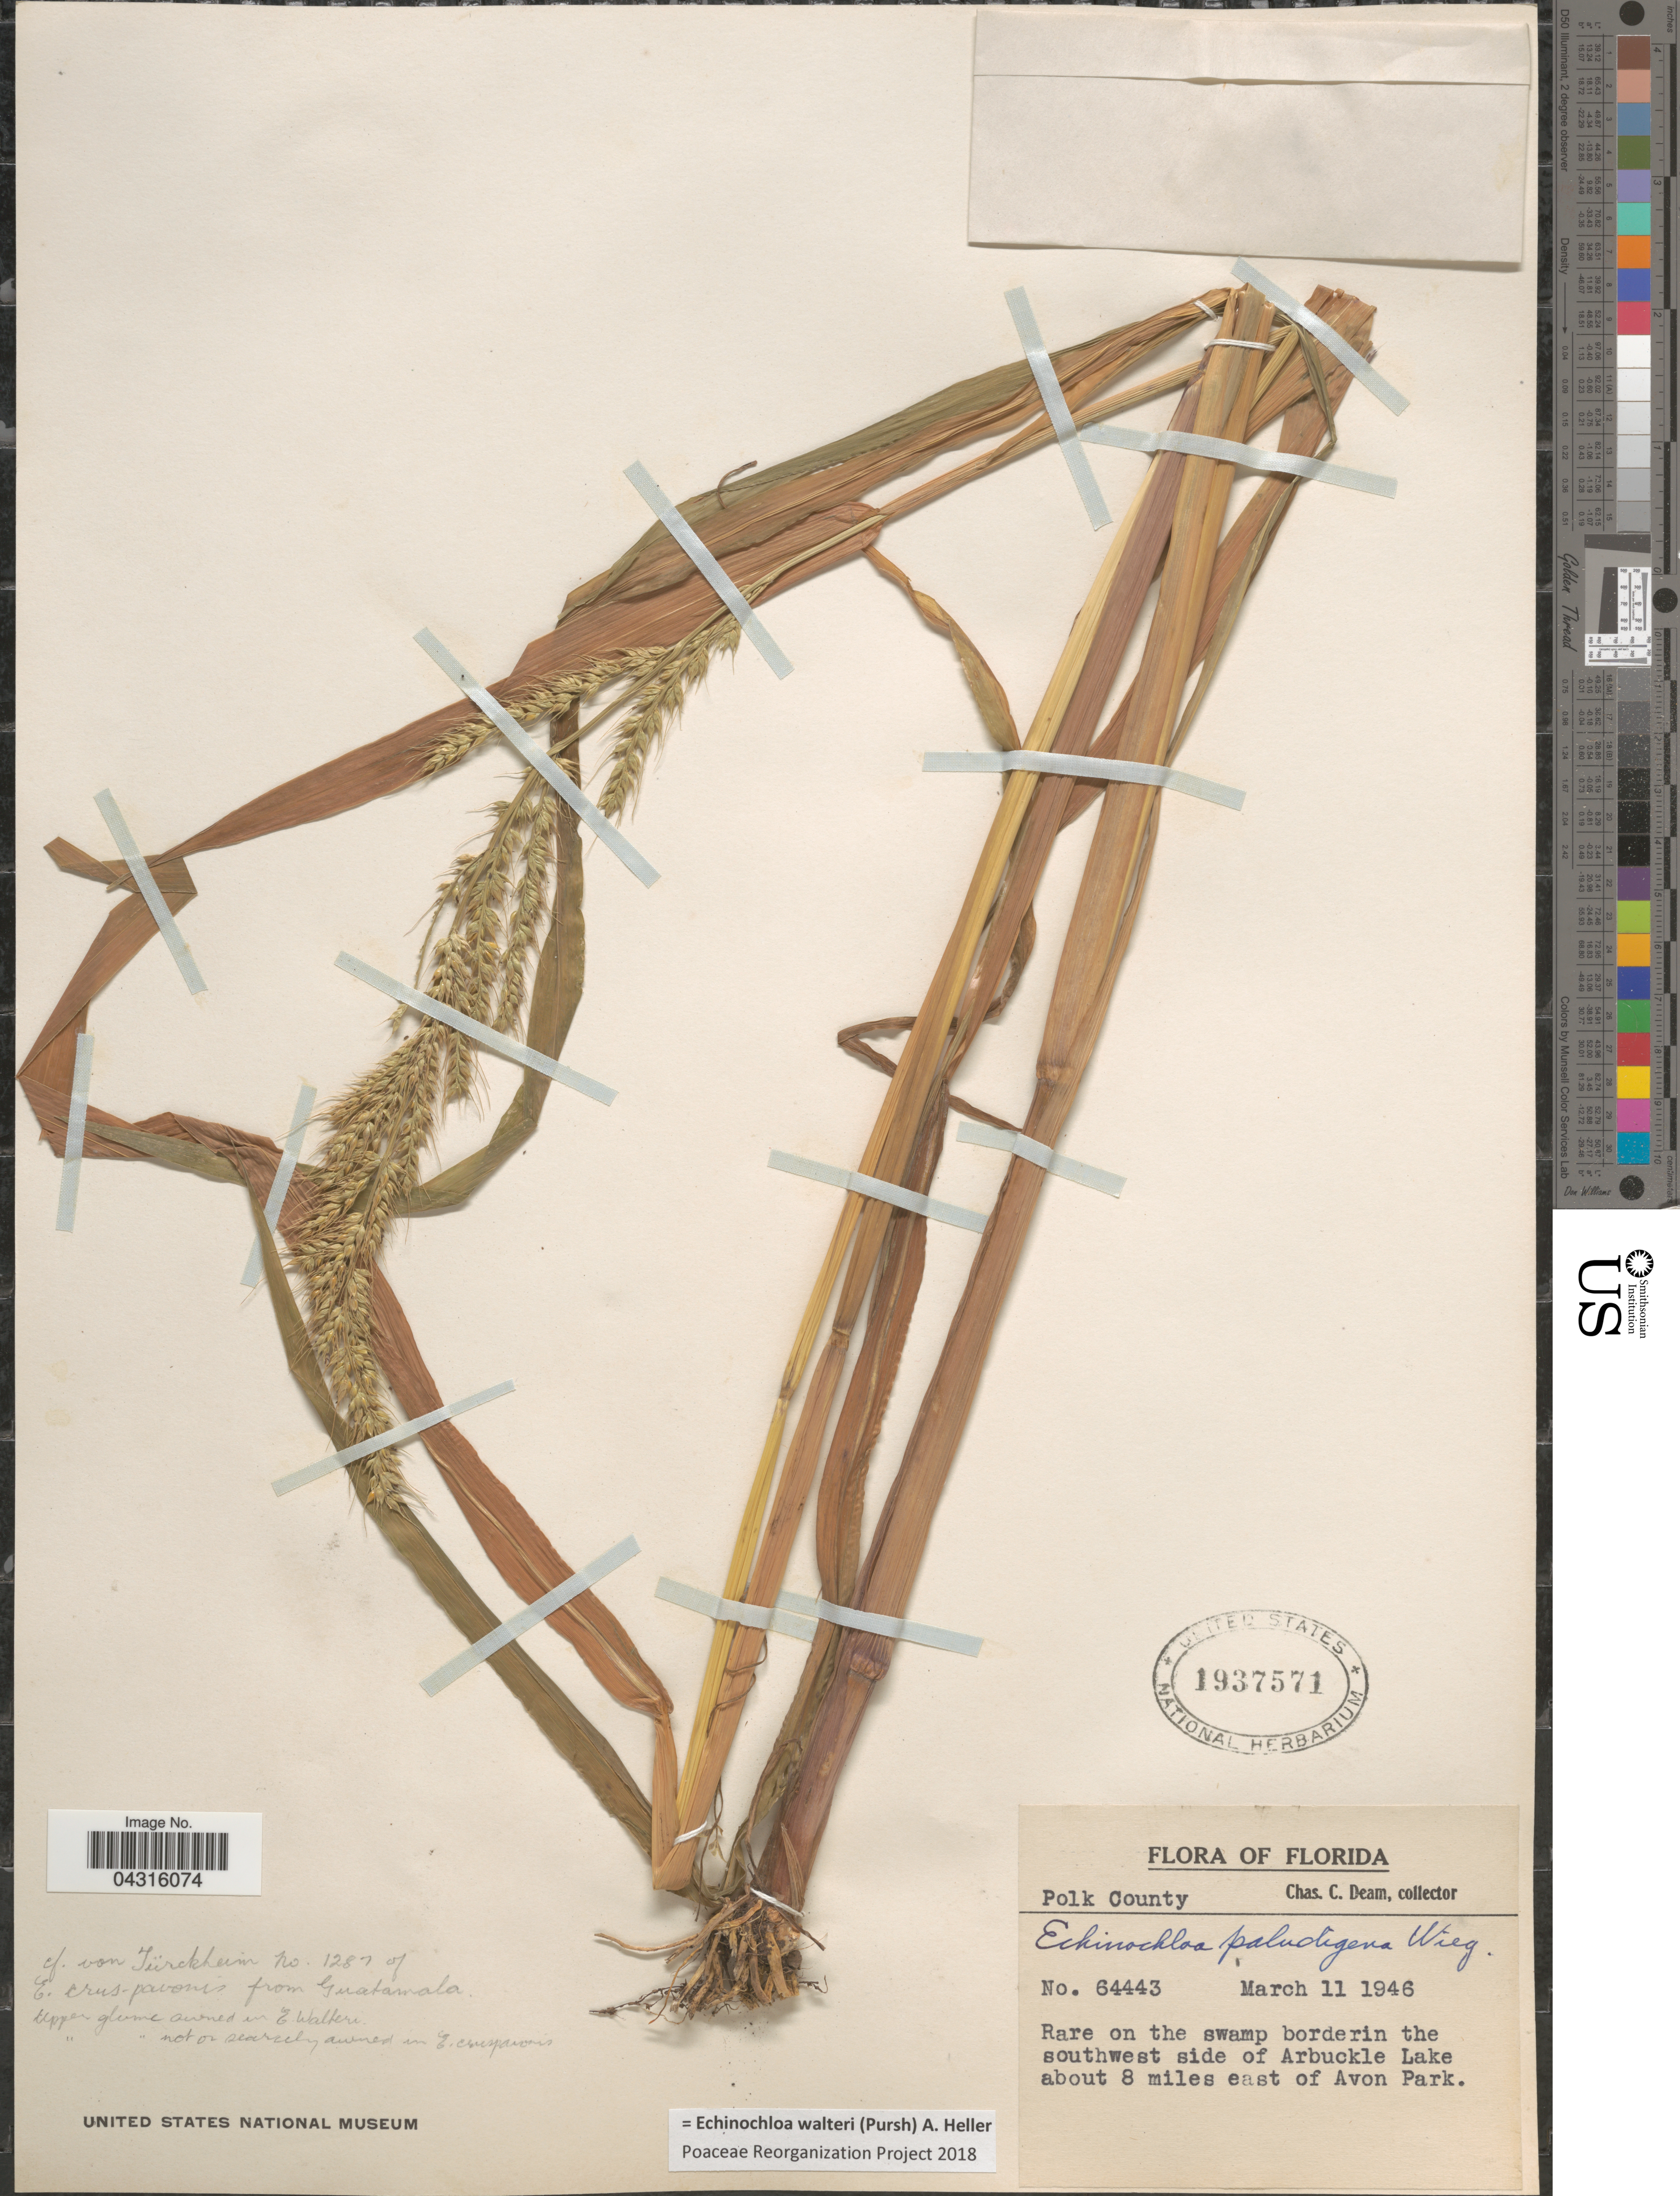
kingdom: Plantae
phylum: Tracheophyta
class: Liliopsida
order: Poales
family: Poaceae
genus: Echinochloa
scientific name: Echinochloa walteri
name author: (Pursh) A. Heller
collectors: C. C. Deam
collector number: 64443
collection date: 1946-03-11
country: United States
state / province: Florida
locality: Polk County. Rare on the swamp borderin the southwest side of Arbuckle Lake about 8 miles east of Avon Park.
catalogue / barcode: US 1937571